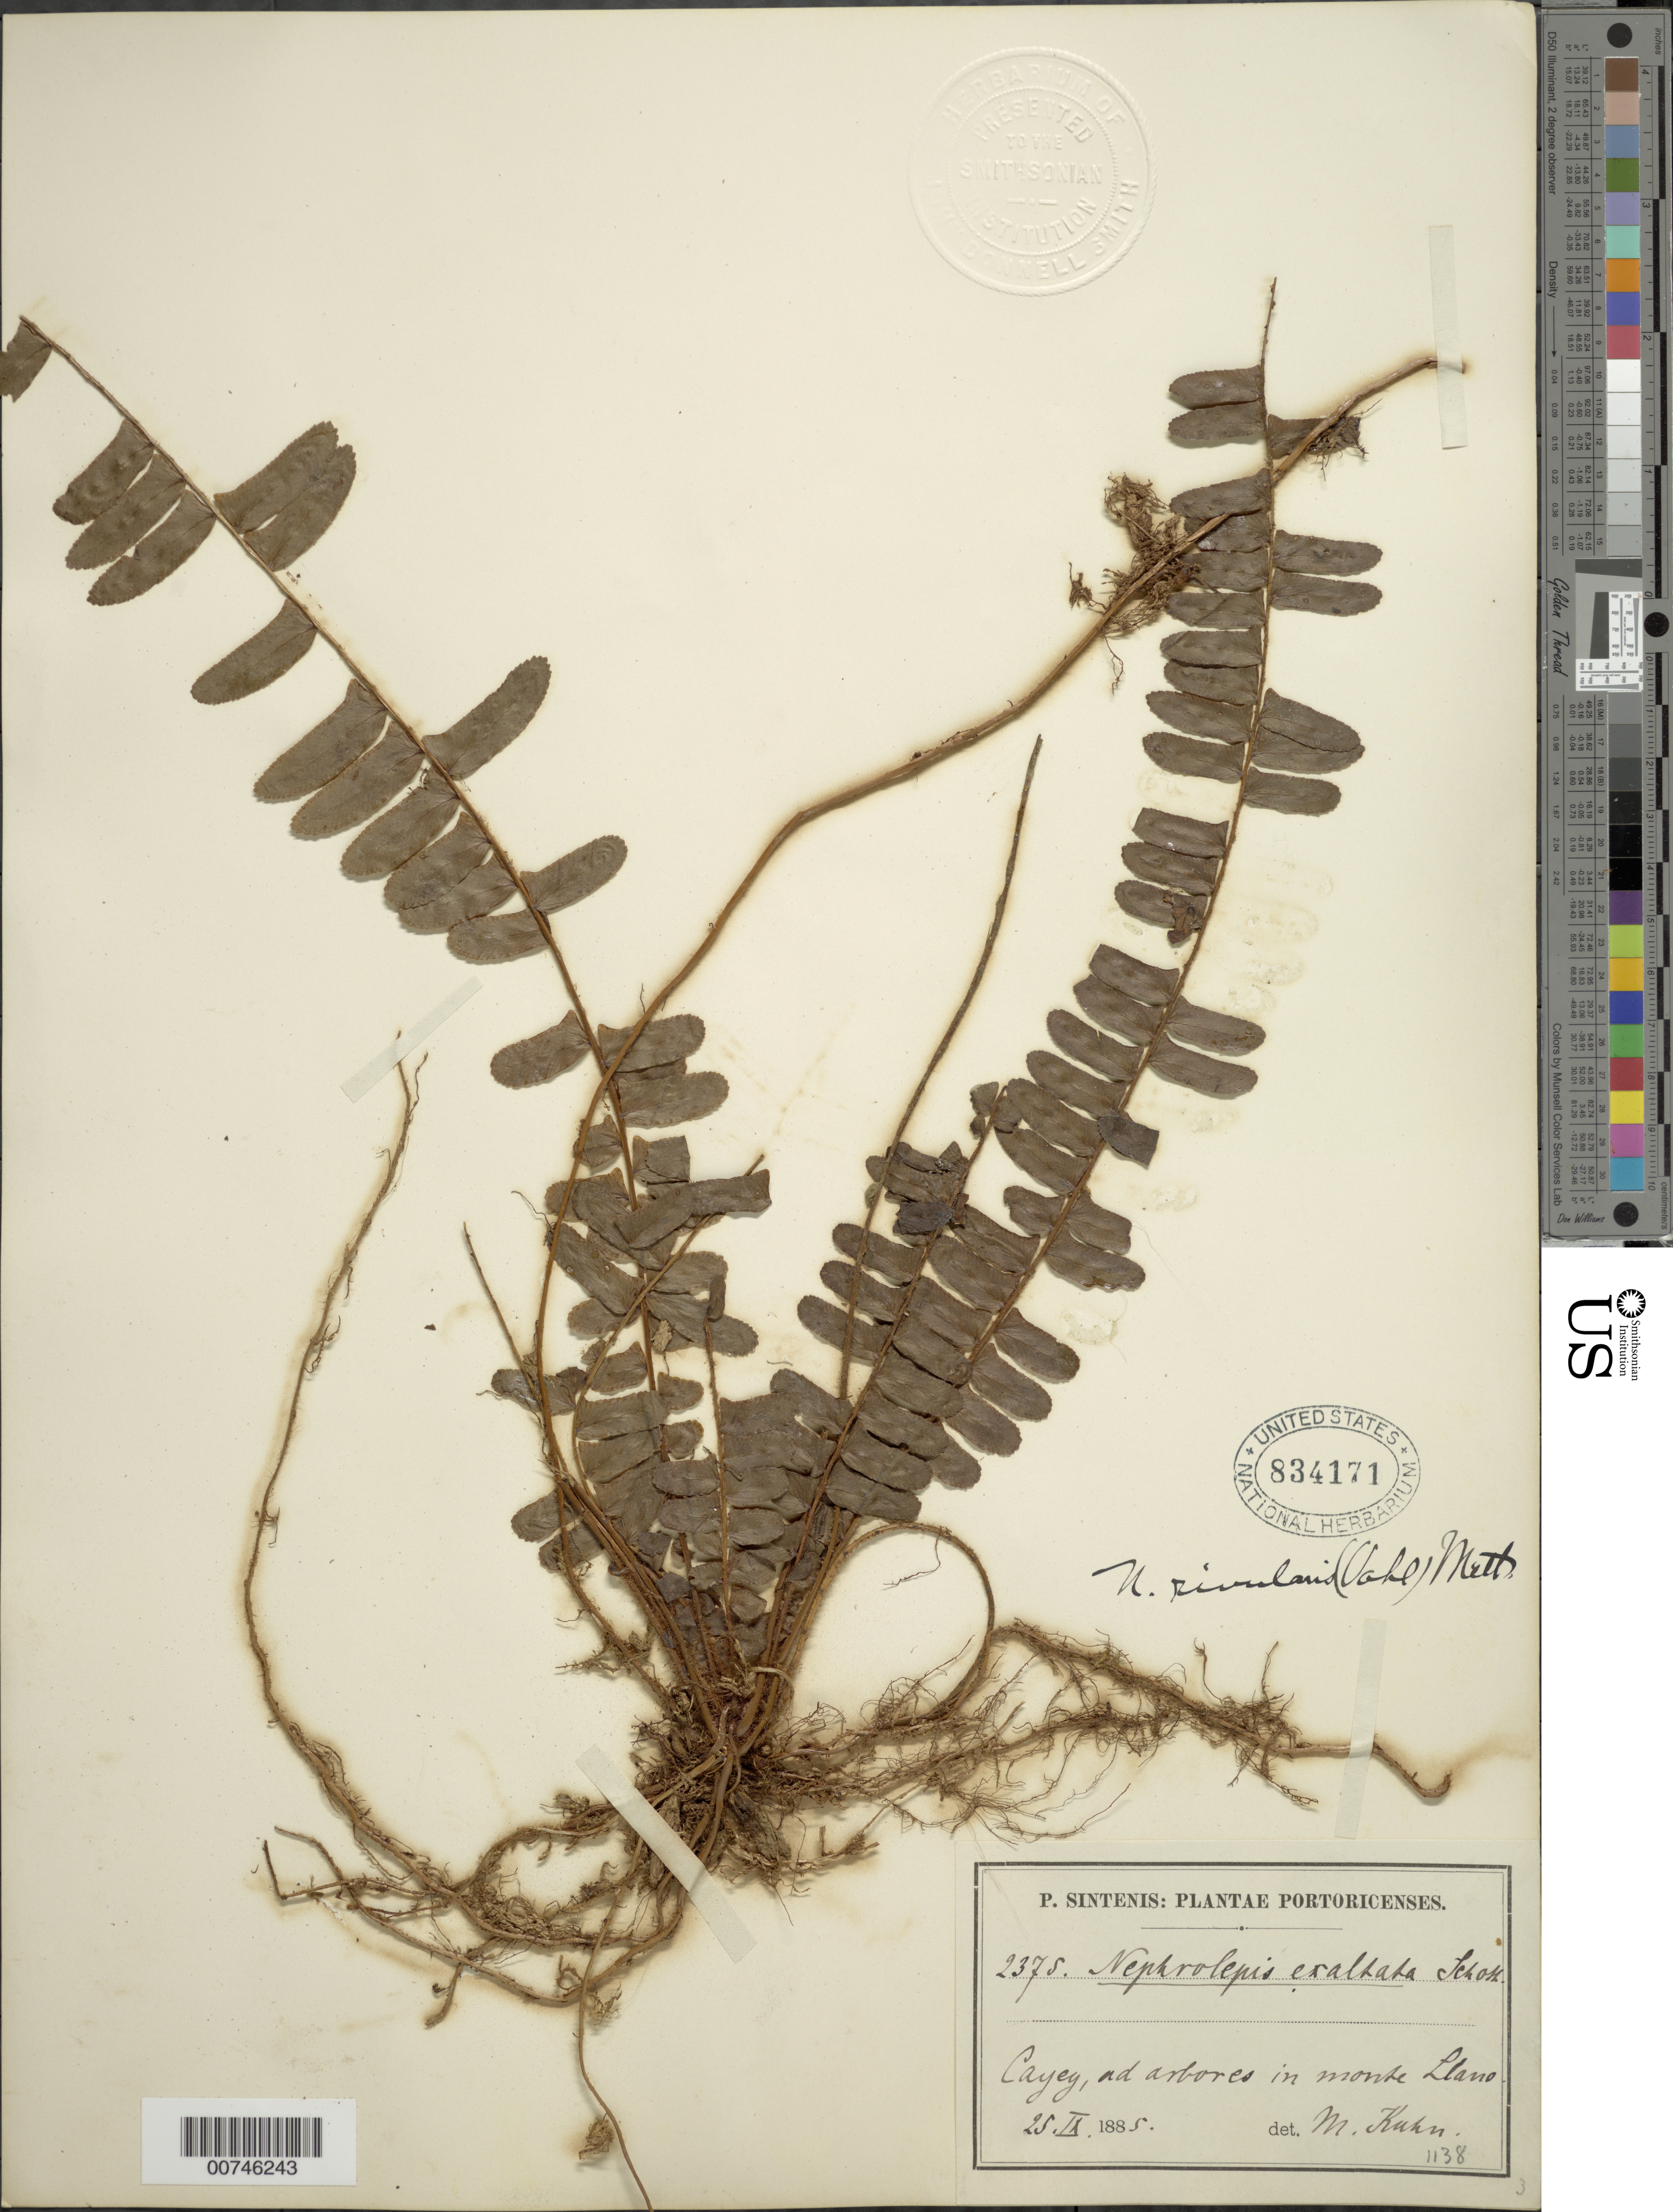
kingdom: Plantae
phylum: Tracheophyta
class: Polypodiopsida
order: Polypodiales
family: Nephrolepidaceae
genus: Nephrolepis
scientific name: Nephrolepis rivularis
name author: (Vahl) Mett. ex Krug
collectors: P. Sintenis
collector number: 2375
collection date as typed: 25 Sep 1885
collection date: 1885-09-25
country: Puerto Rico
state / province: Cayey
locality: Ad arbores in monte Llano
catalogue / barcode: US 834171